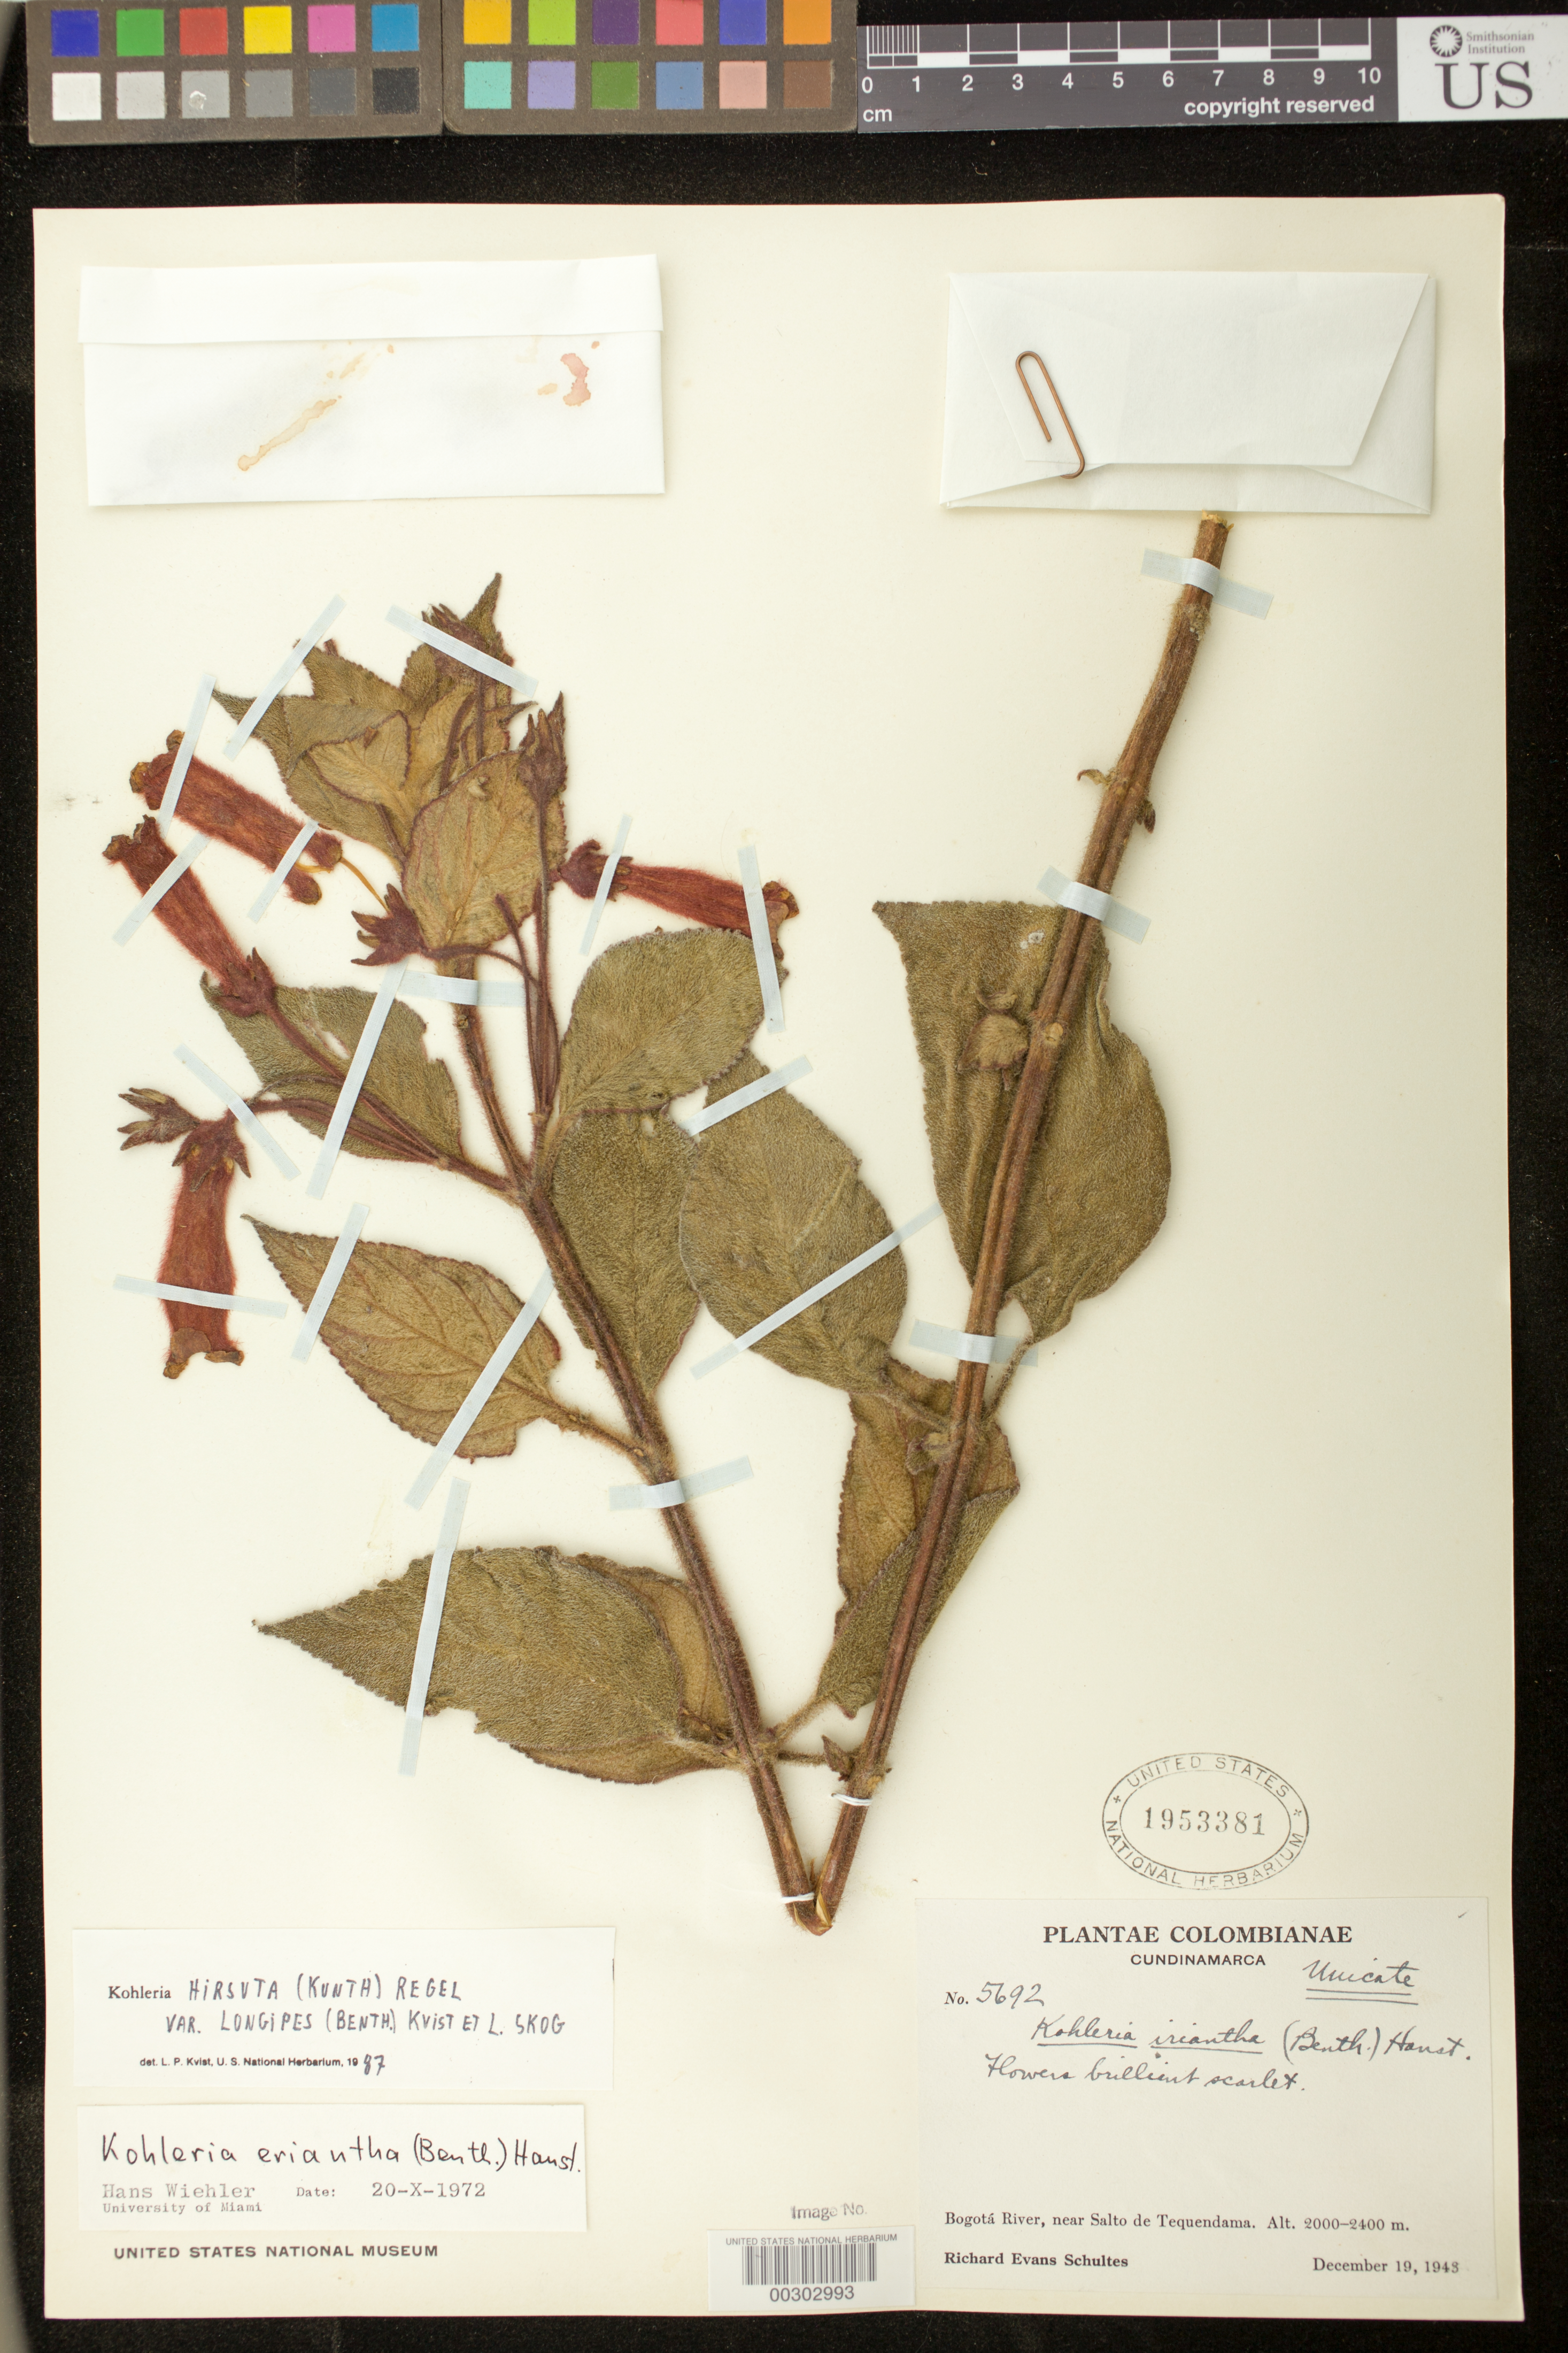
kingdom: Plantae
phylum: Tracheophyta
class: Magnoliopsida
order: Lamiales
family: Gesneriaceae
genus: Kohleria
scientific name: Kohleria hirsuta var. longipes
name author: (Benth.) L.P. Kvist & L.E. Skog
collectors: R. E. Schultes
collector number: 5692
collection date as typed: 19 Dec 1943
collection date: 1943-12-19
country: Colombia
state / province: Cundinamarca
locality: Bogota River, near Salto de Tequendama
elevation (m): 2000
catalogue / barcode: US 1953381